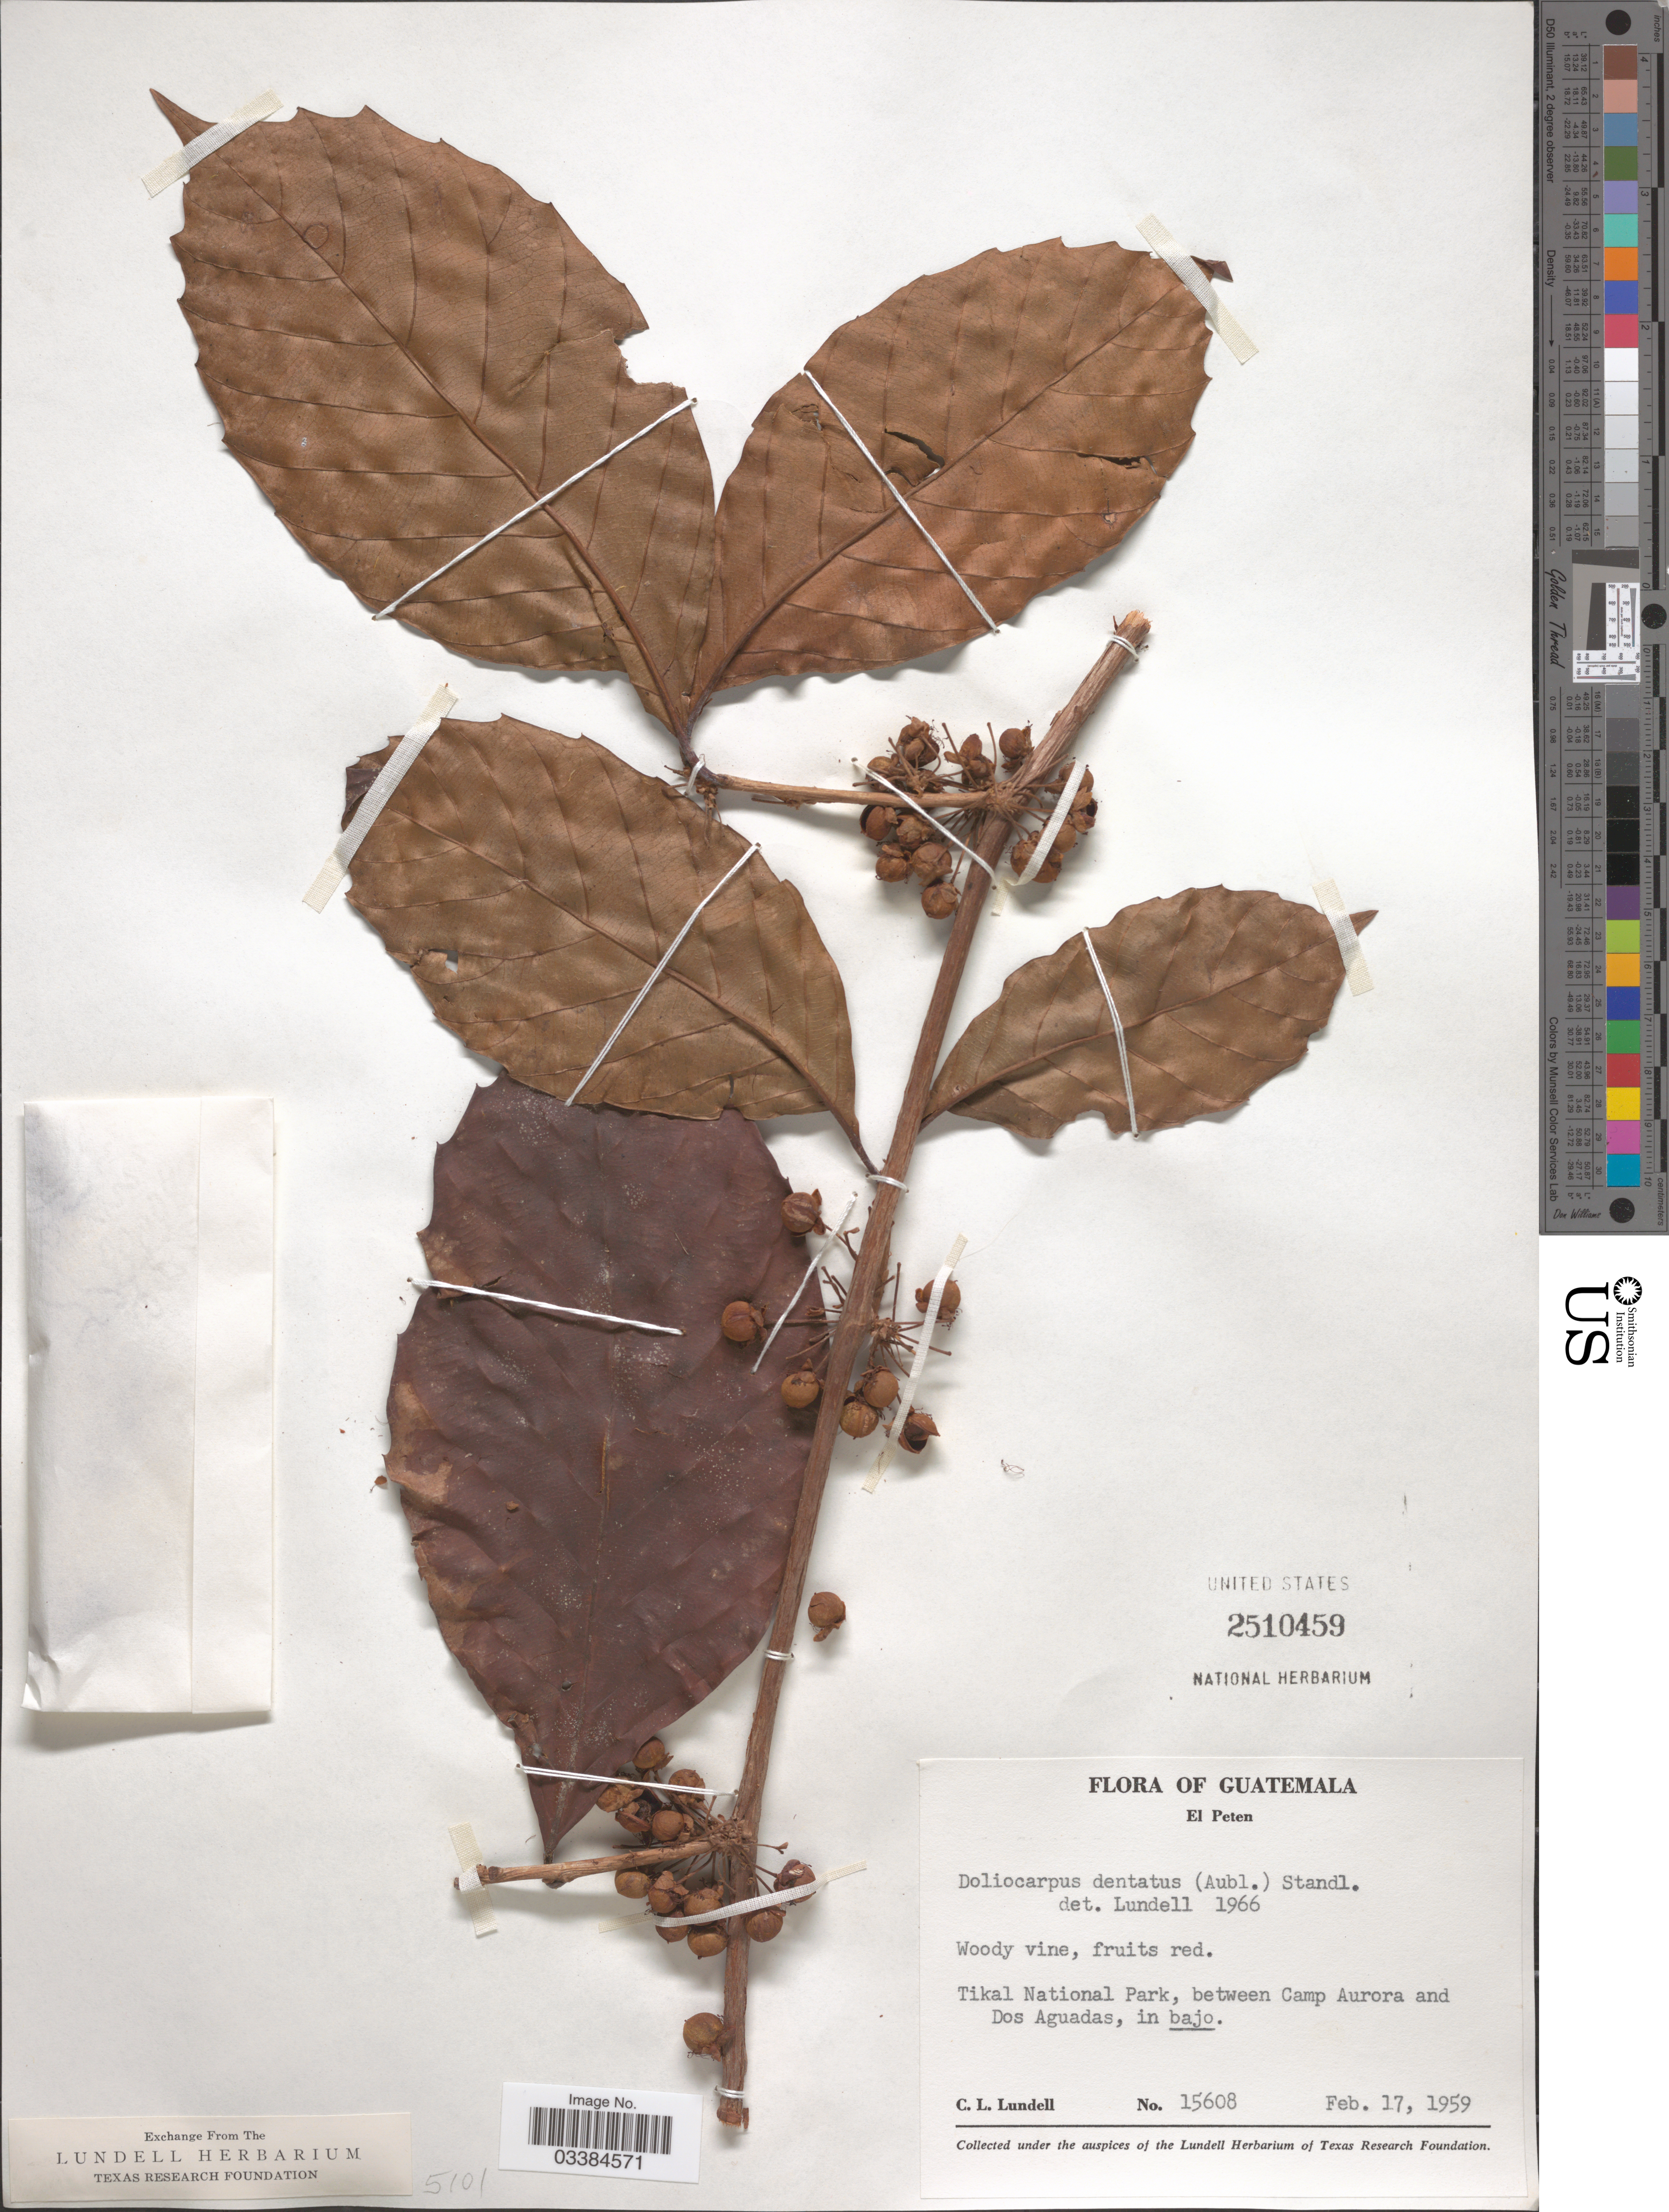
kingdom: Plantae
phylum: Tracheophyta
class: Magnoliopsida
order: Dilleniales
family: Dilleniaceae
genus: Doliocarpus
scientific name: Doliocarpus dentatus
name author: (Aubl.) Standl.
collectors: C. L. Lundell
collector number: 15608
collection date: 1959-02-17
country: Guatemala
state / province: El Petén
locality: Tikal National Park, between Camp Aurora and Dos Aguadas, in bajo.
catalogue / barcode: US 2510459